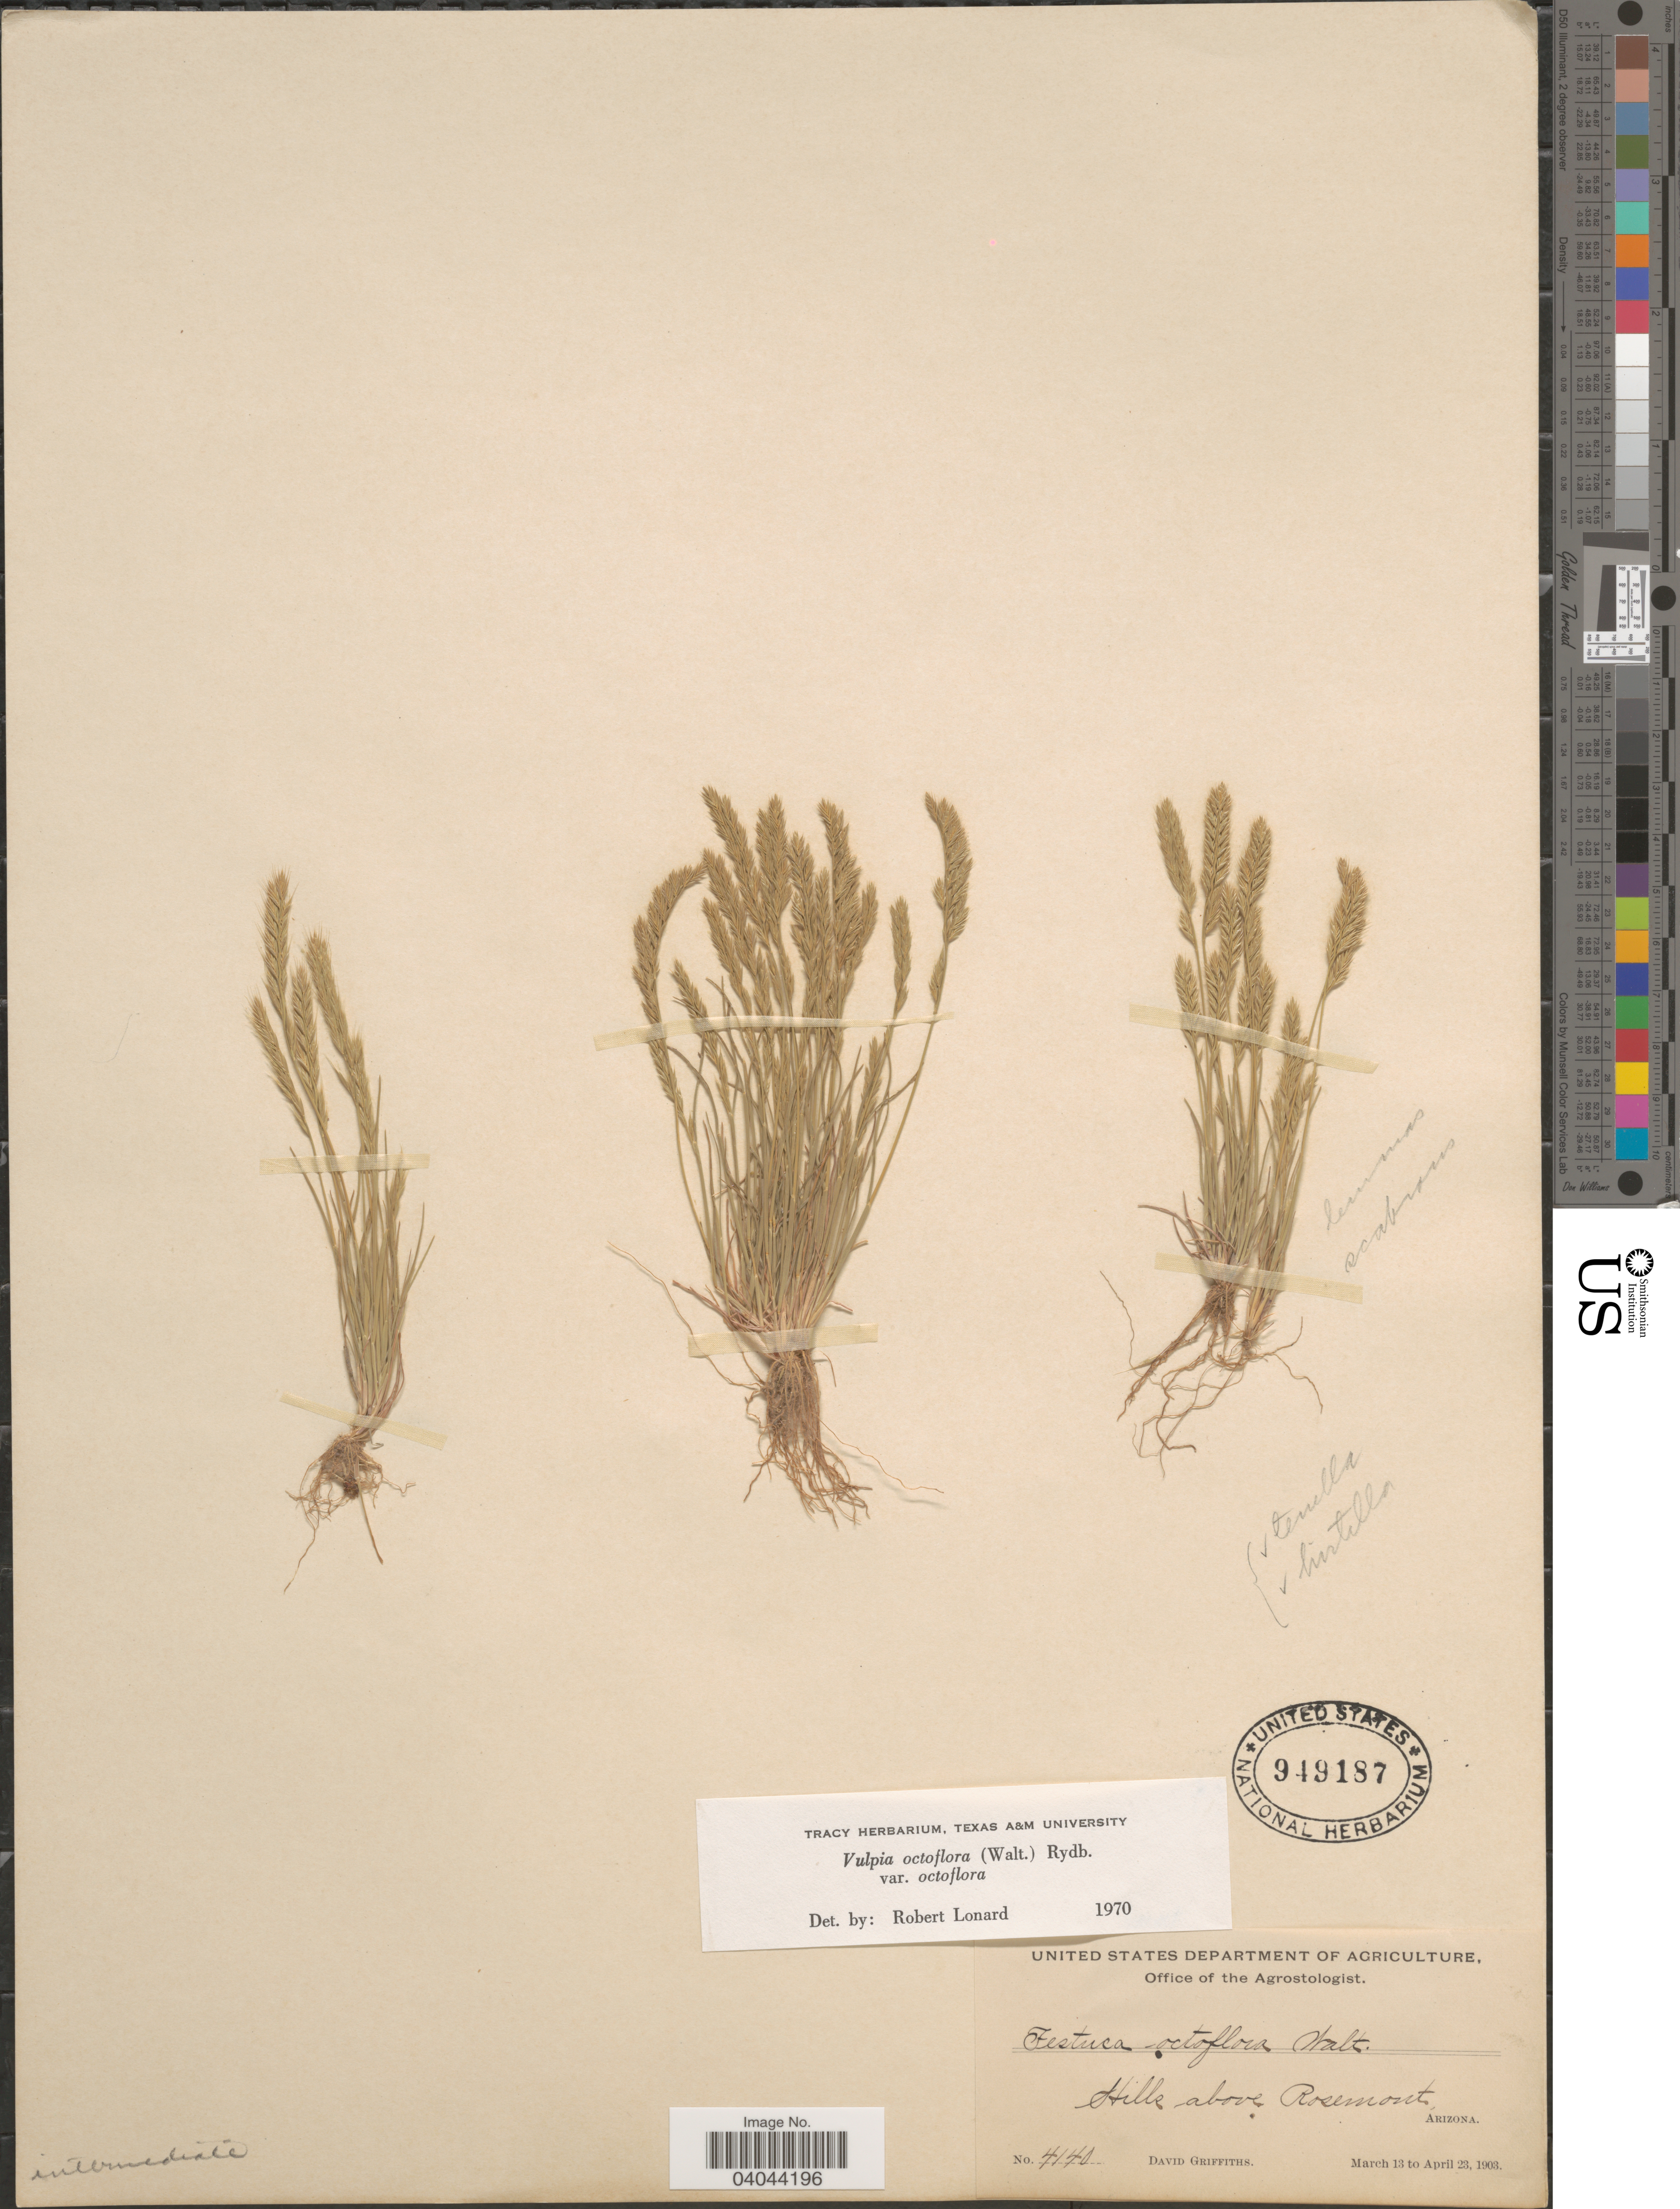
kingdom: Plantae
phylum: Tracheophyta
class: Liliopsida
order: Poales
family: Poaceae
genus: Festuca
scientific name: Festuca octoflora var. octoflora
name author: Walter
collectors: D. Griffiths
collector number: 4140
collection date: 1903-03-13/1903-04-23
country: United States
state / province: Arizona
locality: Hills above Rosemont.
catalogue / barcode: US 949187